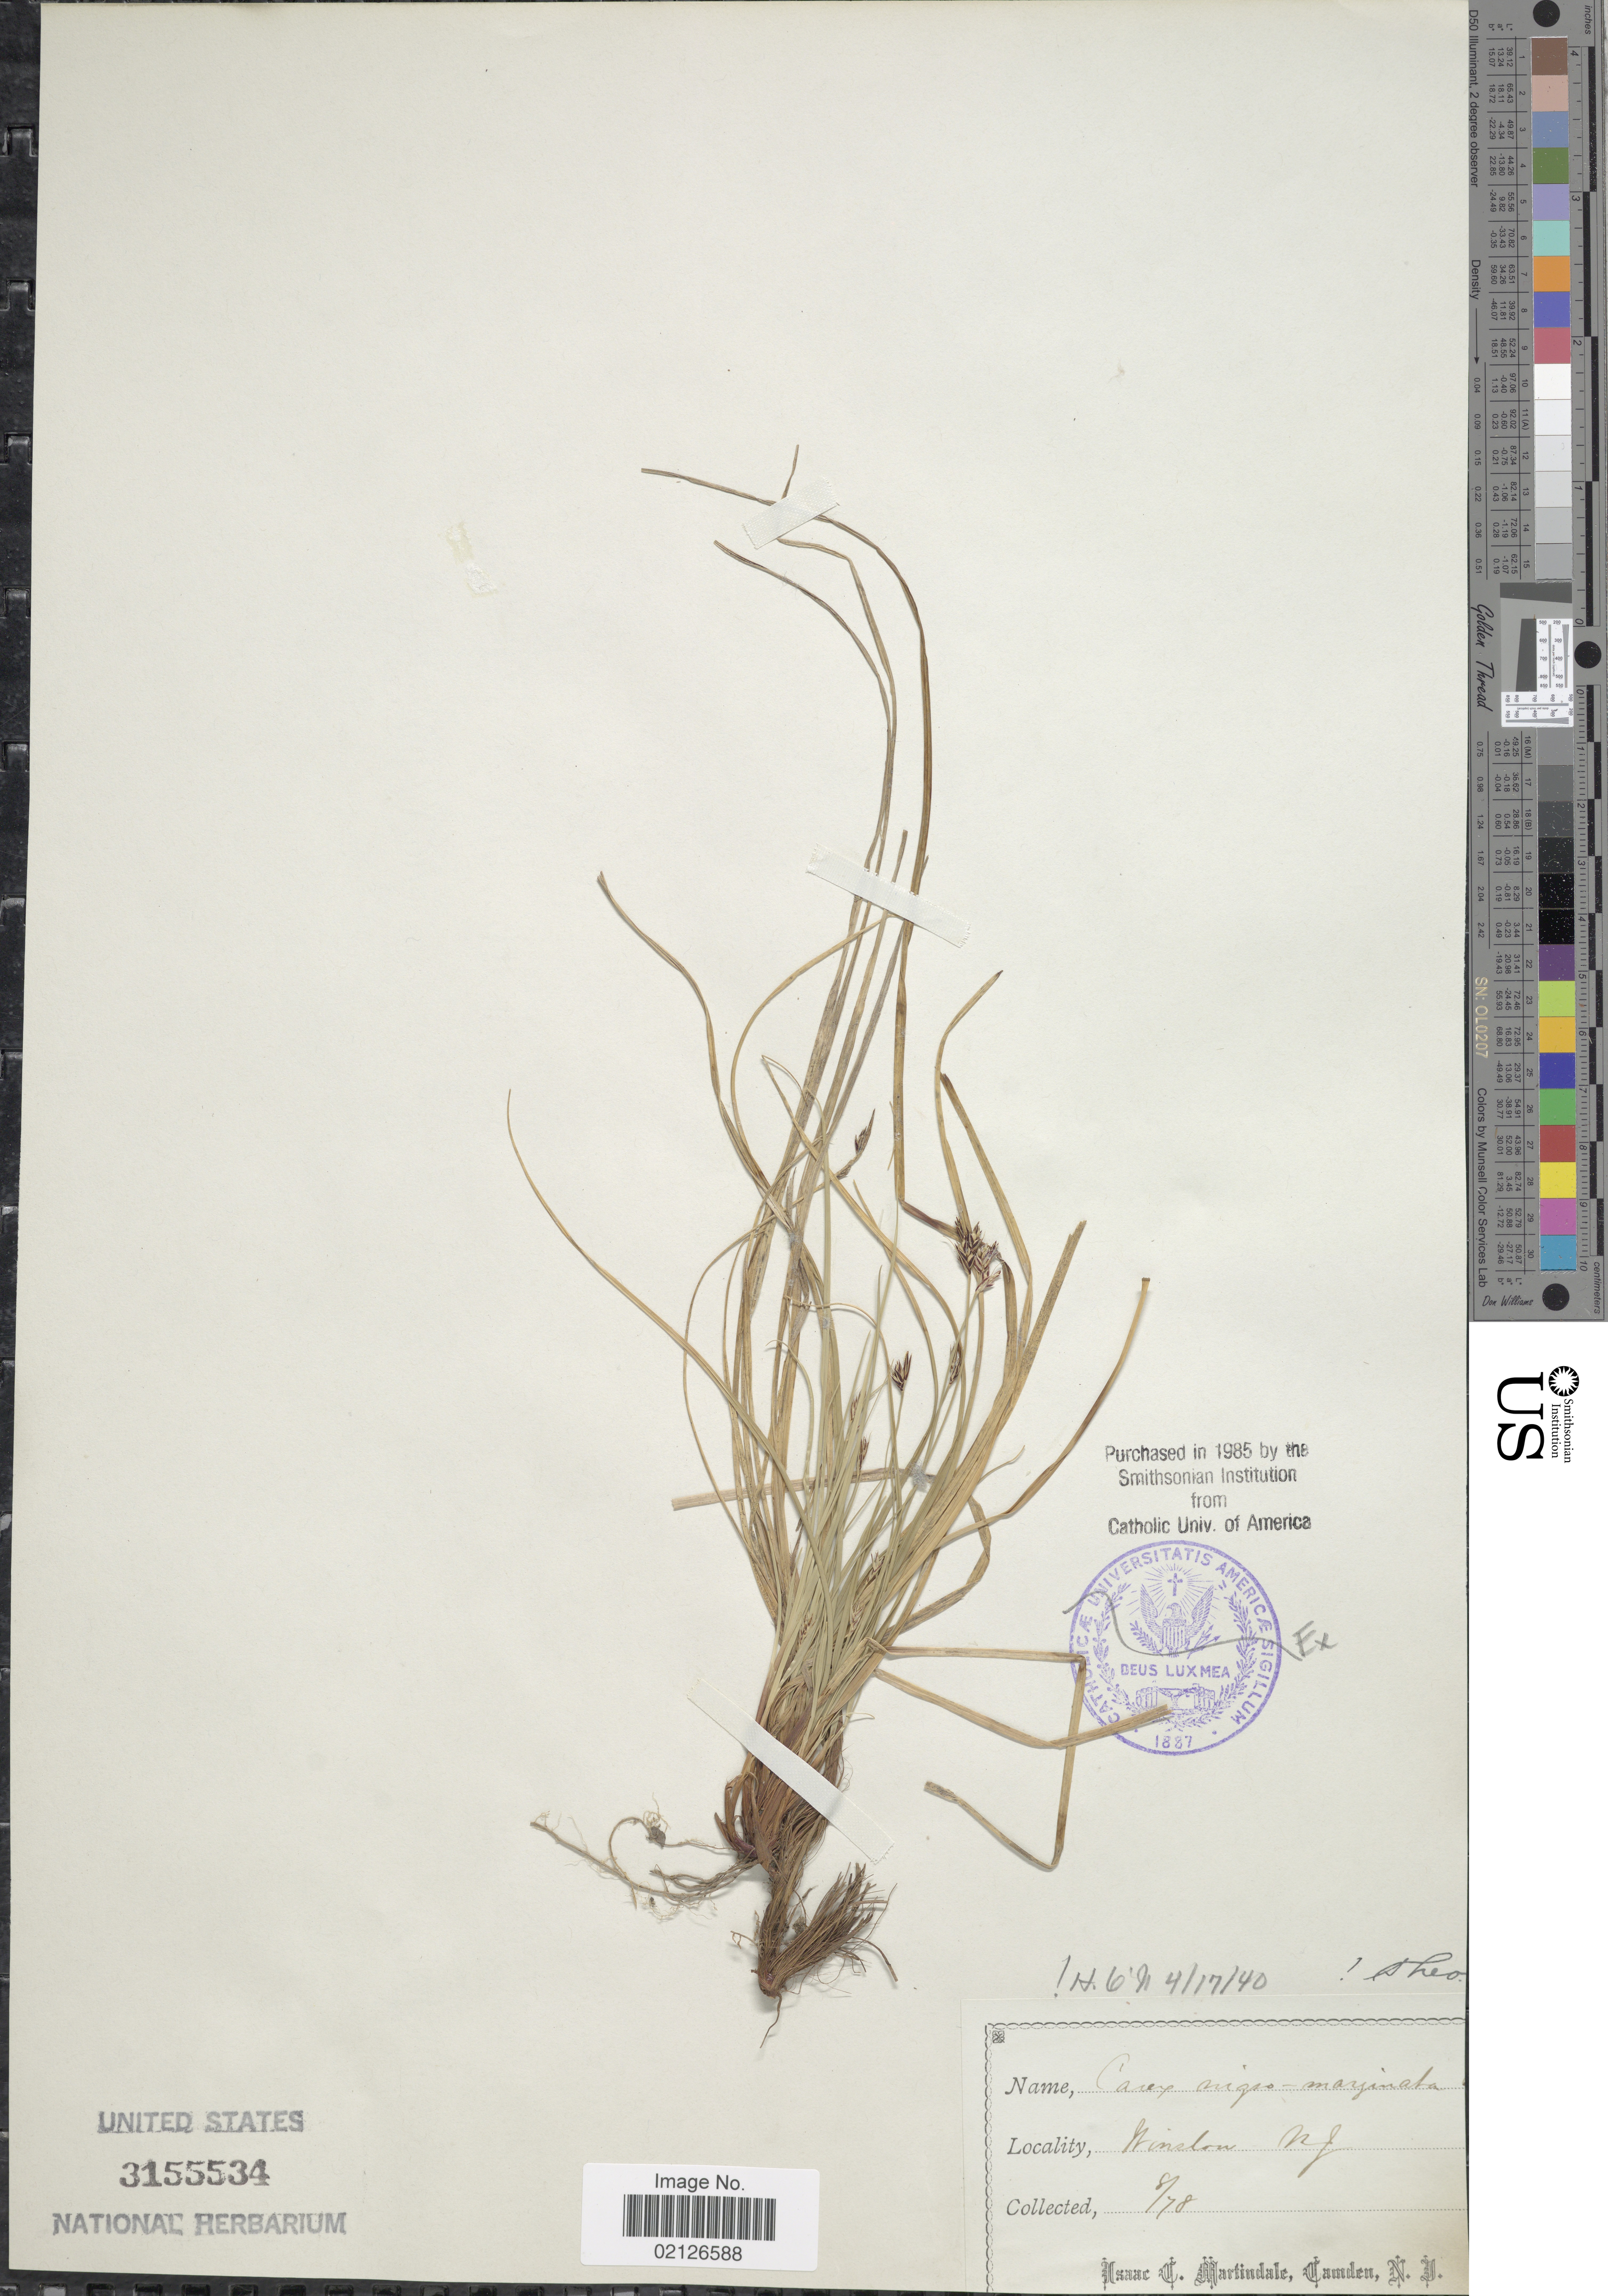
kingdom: Plantae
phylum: Tracheophyta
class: Liliopsida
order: Poales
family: Cyperaceae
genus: Carex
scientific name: Carex nigromarginata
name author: Schwein.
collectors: I. Martindale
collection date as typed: Transcribed d/m/y: /8/78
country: United States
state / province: New Jersey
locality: Winston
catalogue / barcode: US 3155534